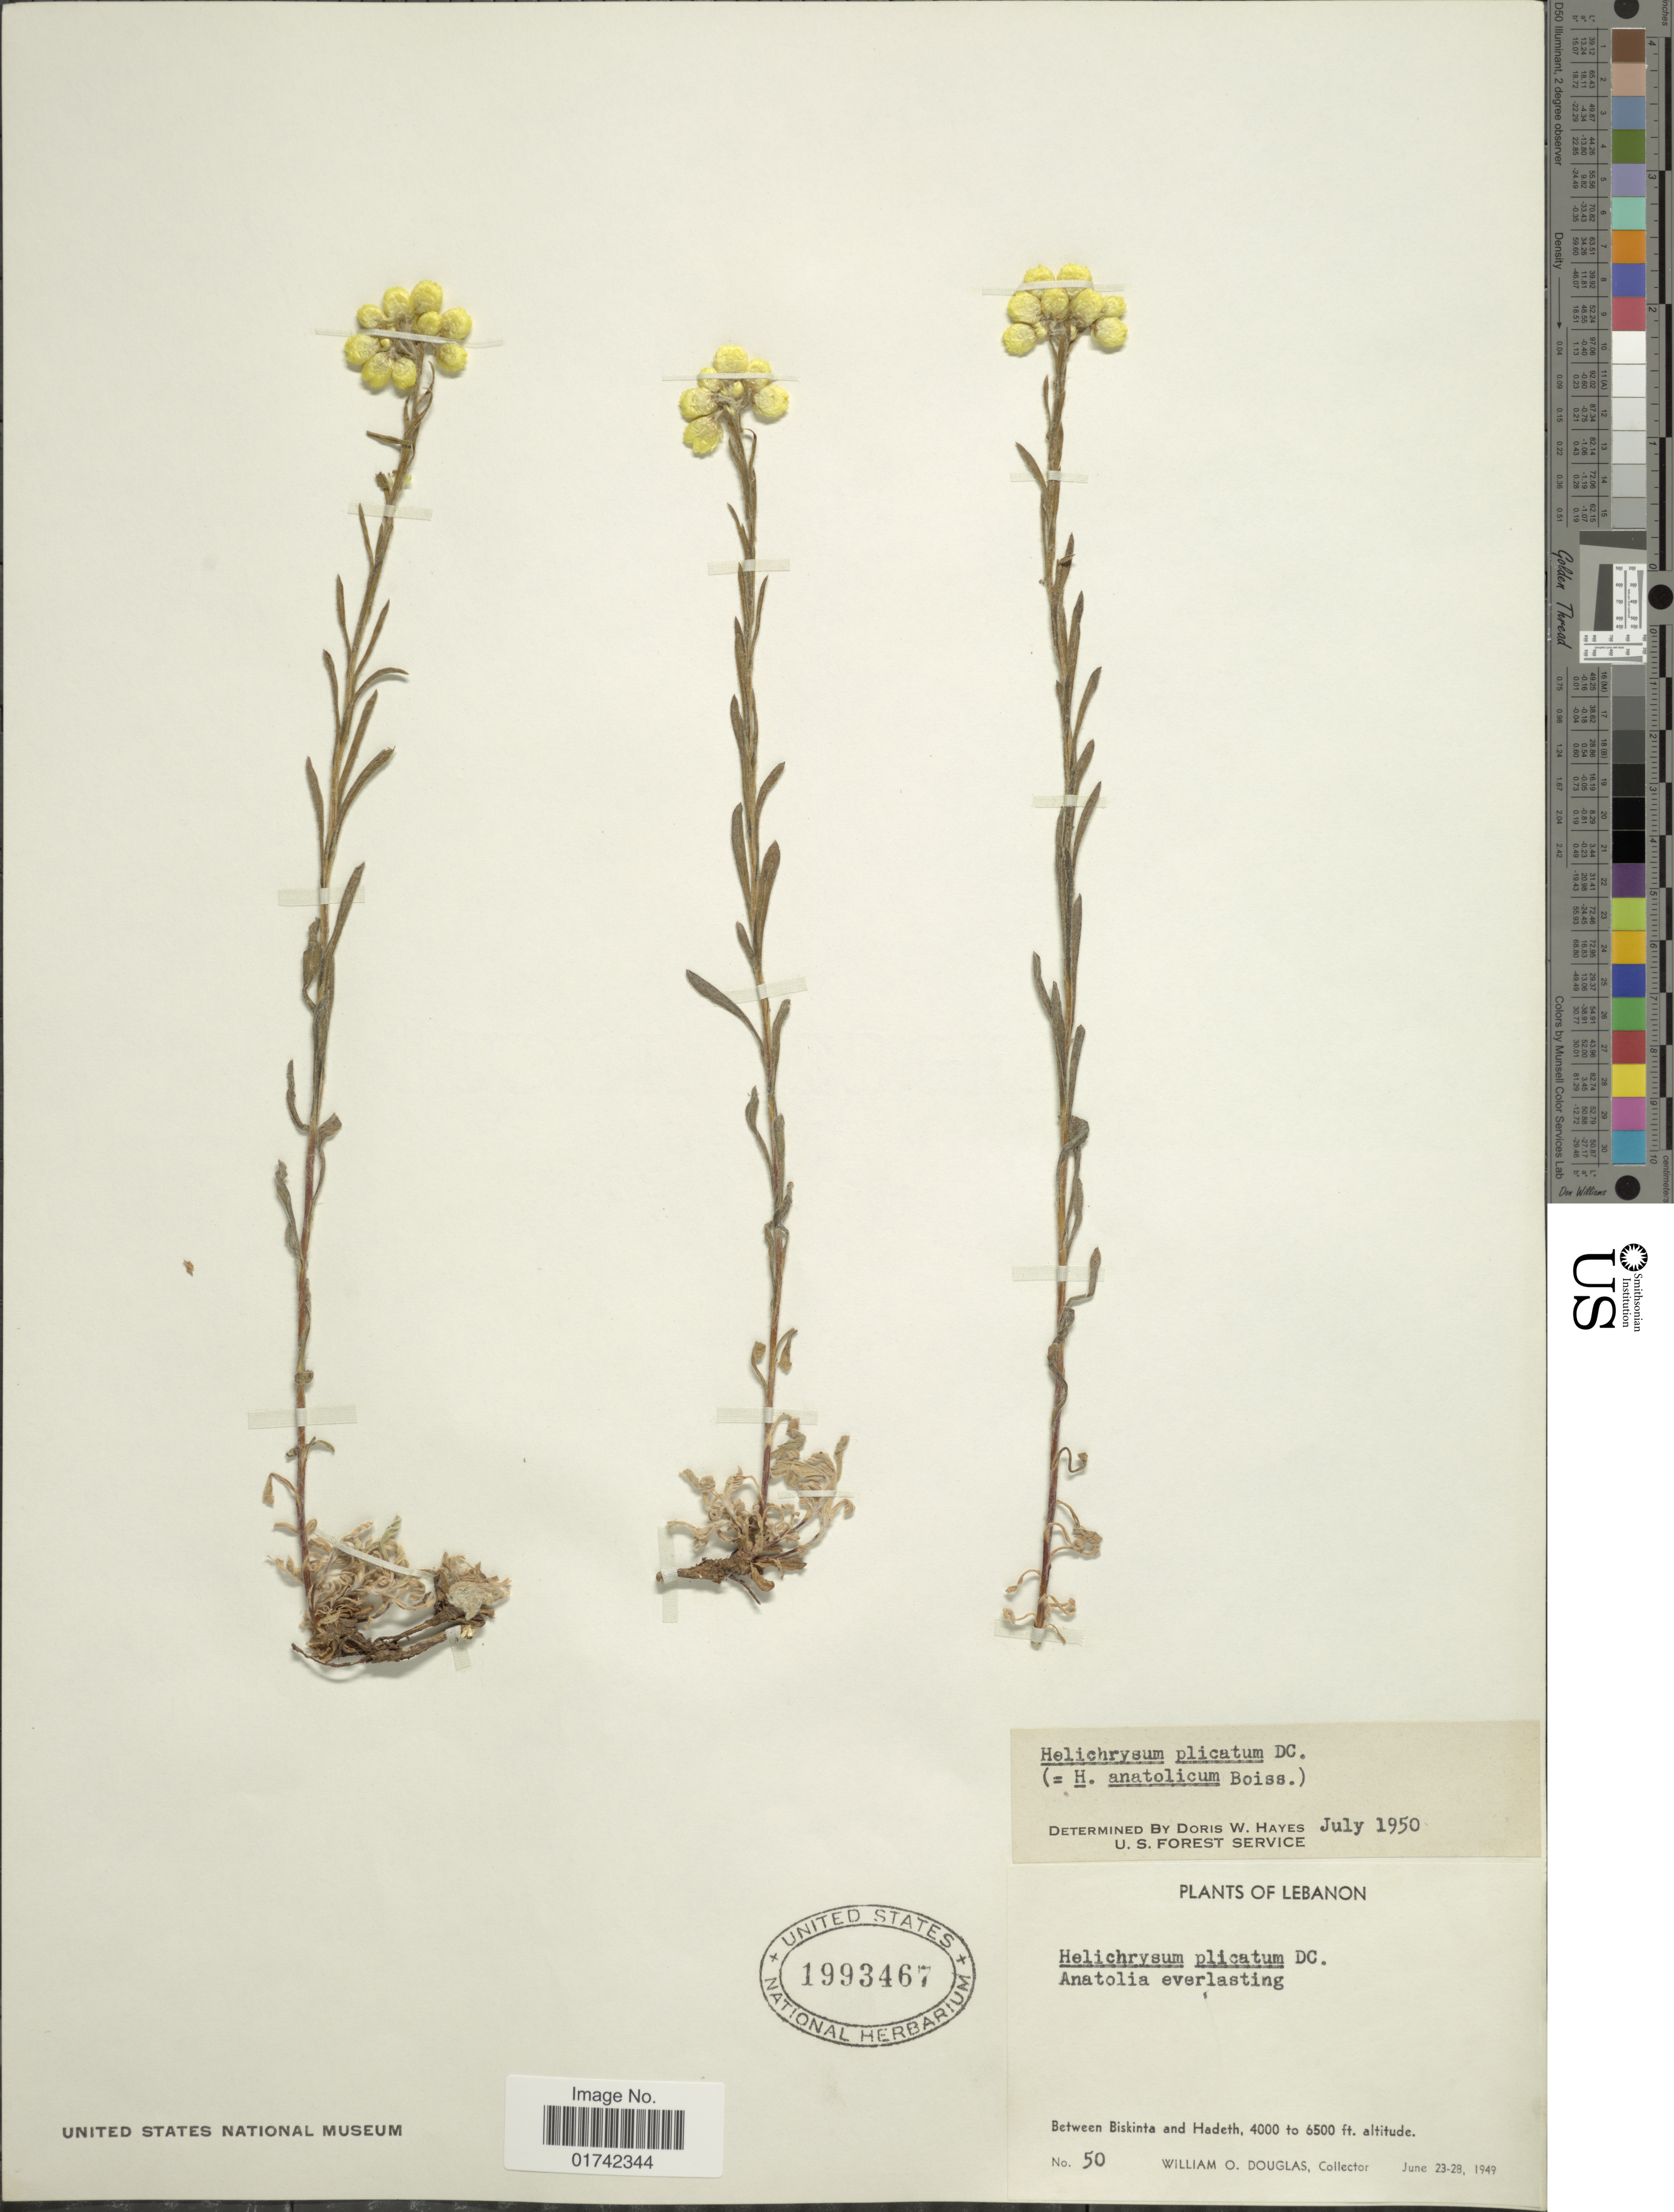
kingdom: Plantae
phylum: Tracheophyta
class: Magnoliopsida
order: Asterales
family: Asteraceae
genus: Helichrysum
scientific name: Helichrysum plicatum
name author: DC.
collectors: W. Douglas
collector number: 50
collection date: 1949-06-23/1949-06-28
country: Lebanon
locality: Between Biskinta and Hadeth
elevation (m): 1219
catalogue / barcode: US 1993467